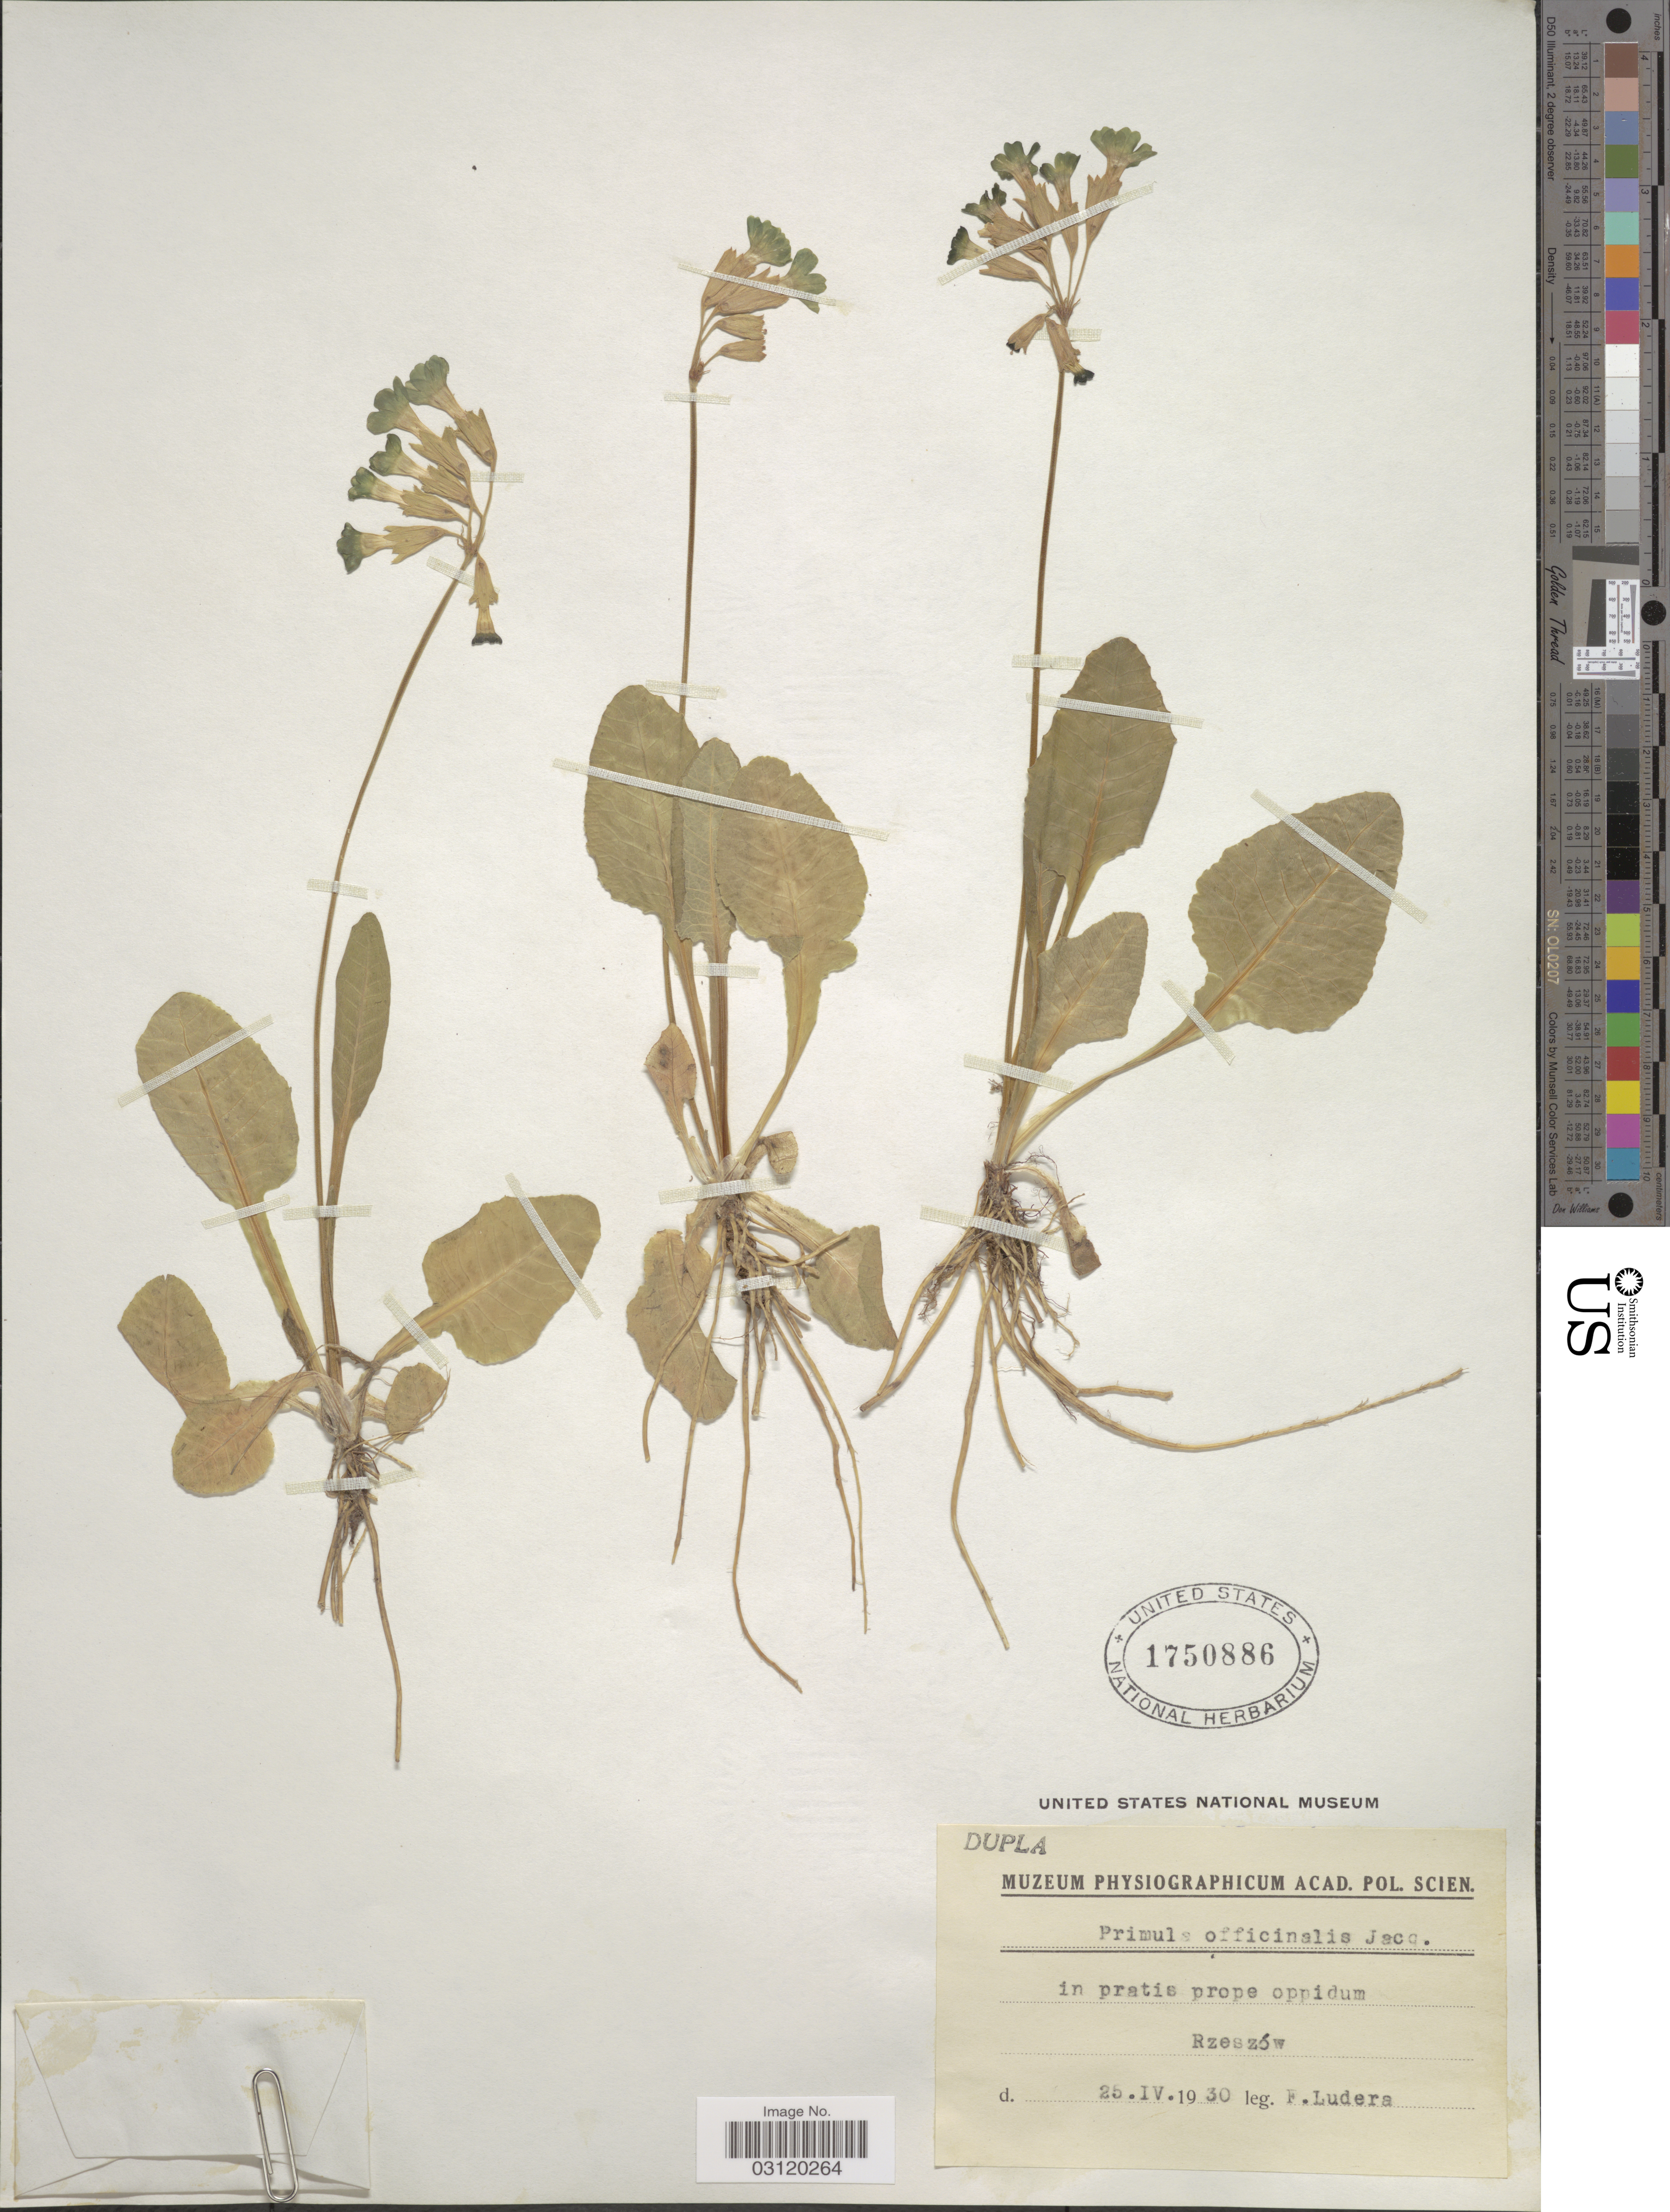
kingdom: Plantae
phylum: Tracheophyta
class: Magnoliopsida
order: Ericales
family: Primulaceae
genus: Primula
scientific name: Primula officinalis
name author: (L.) Hill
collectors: F. Ludera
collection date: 1930-04-25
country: Poland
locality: In pratis prope oppidum, Rzeszów.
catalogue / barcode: US 1750886